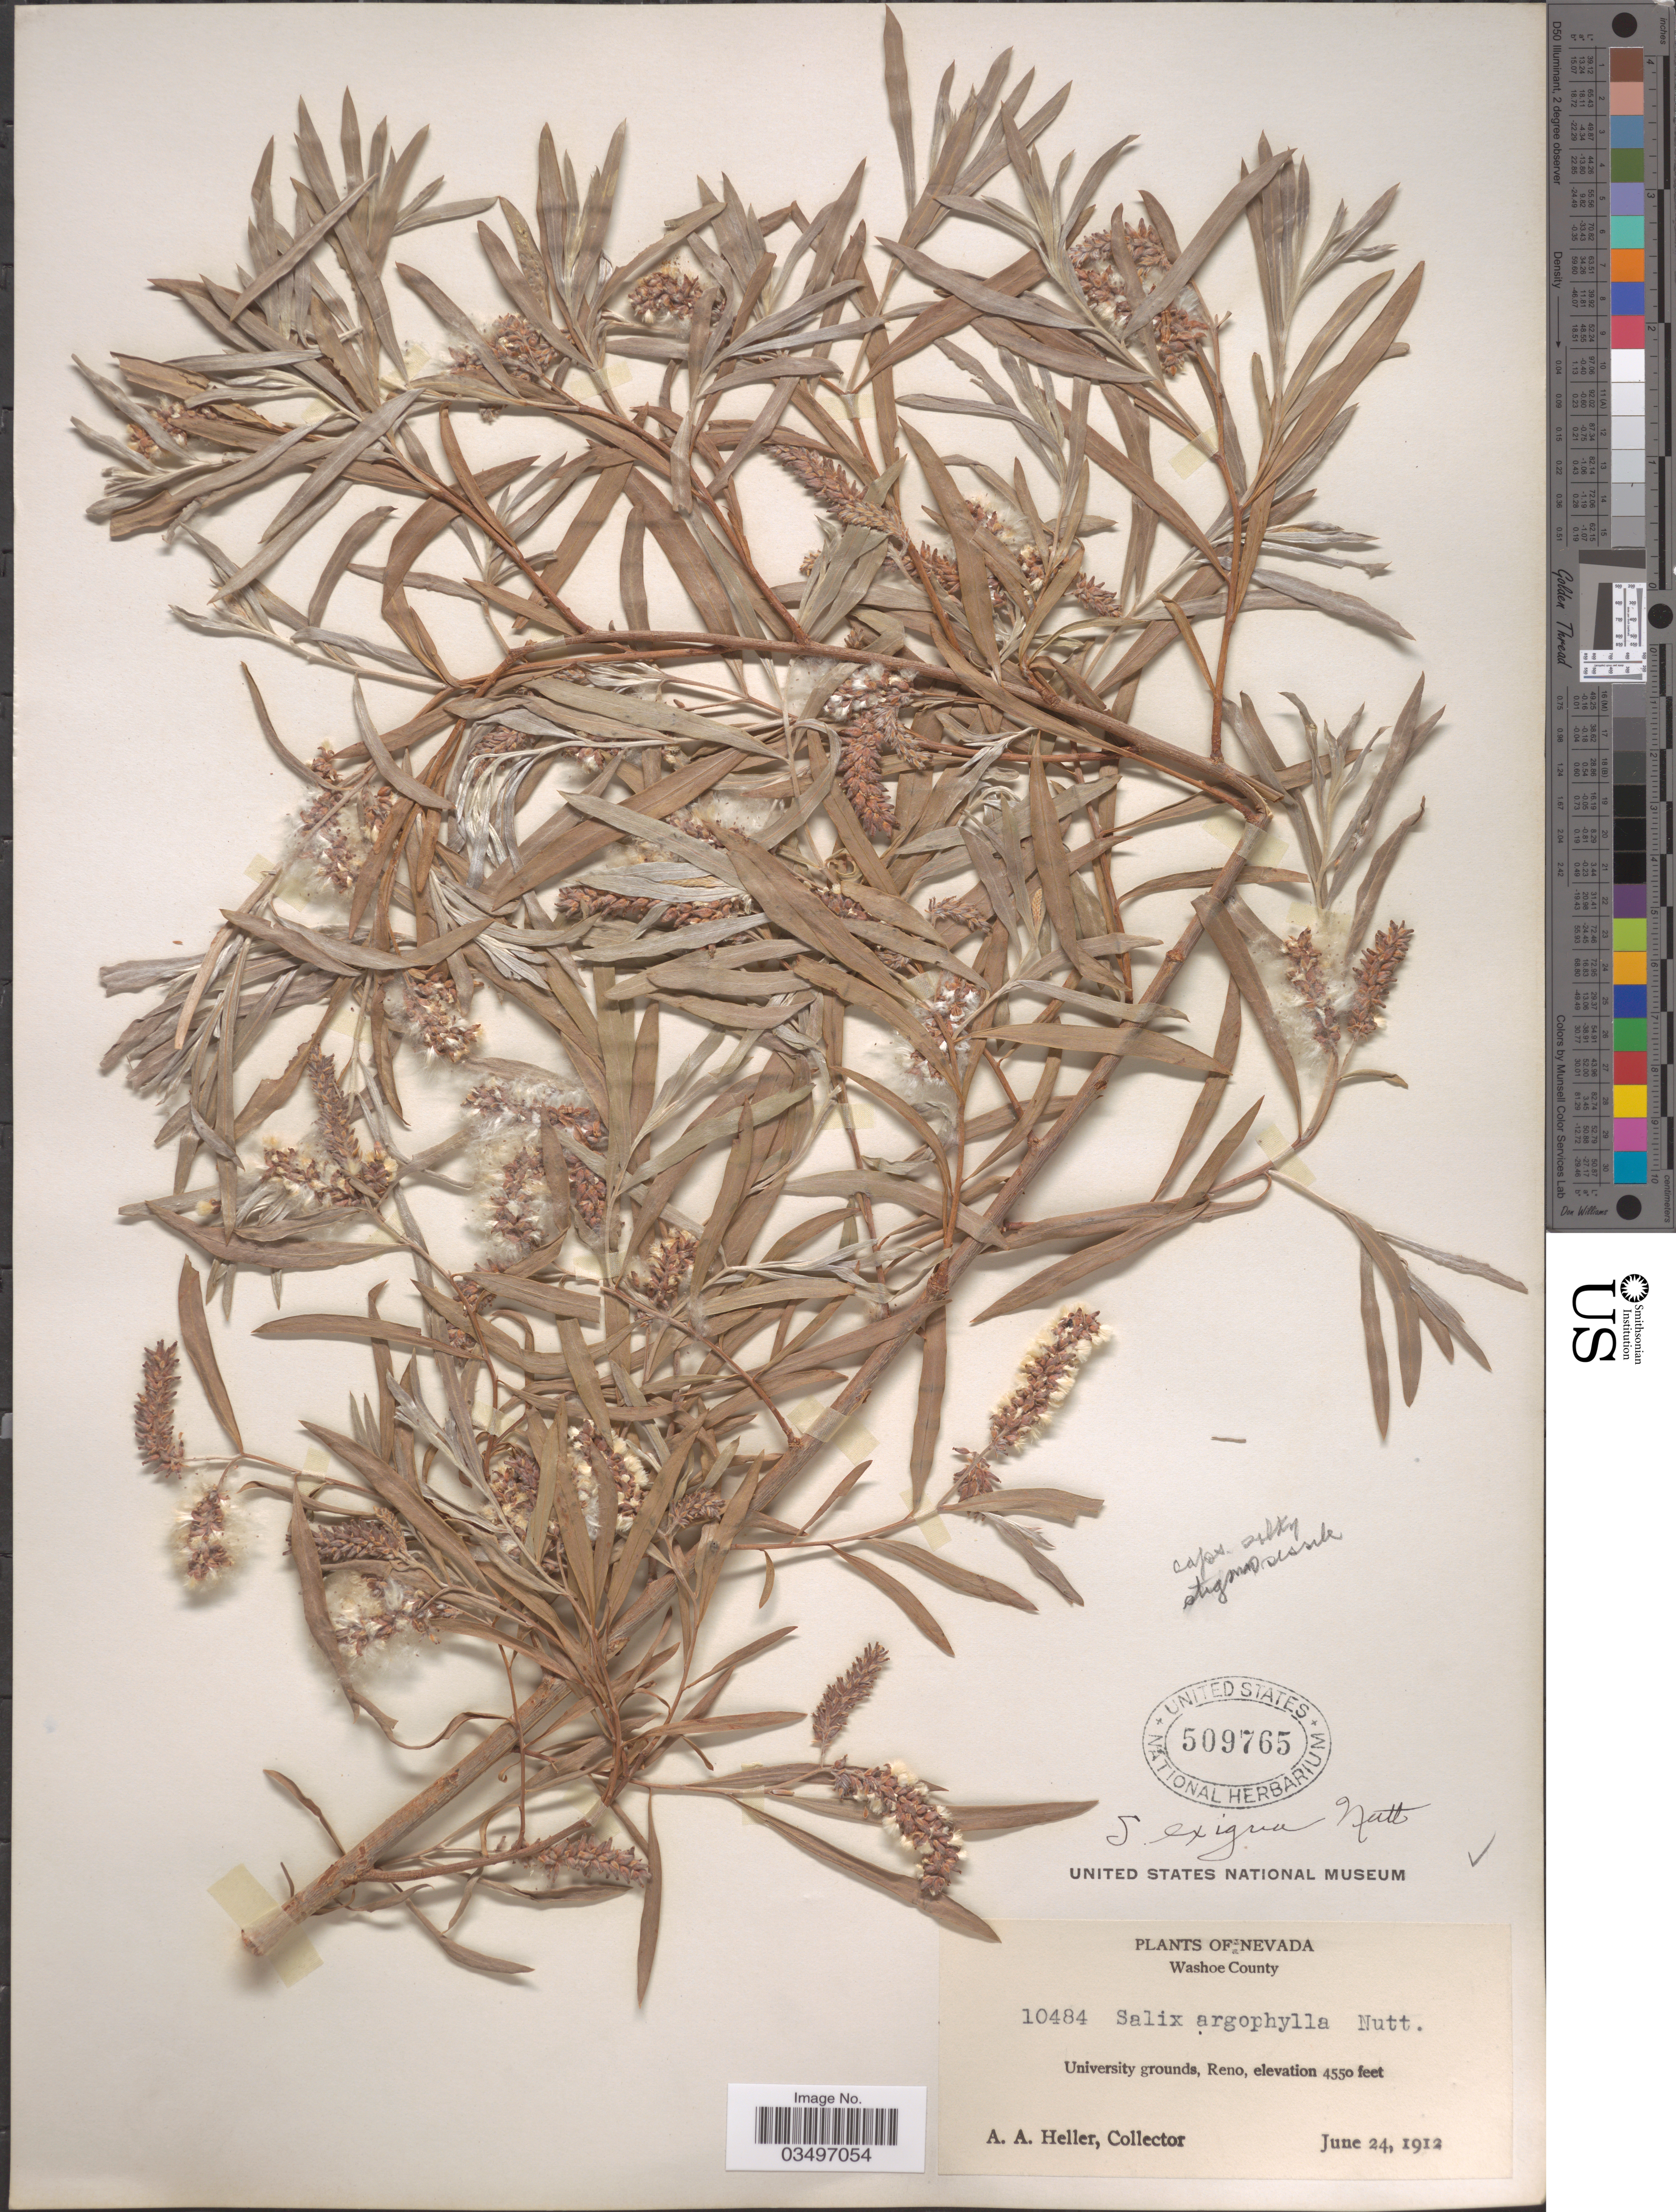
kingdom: Plantae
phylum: Tracheophyta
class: Magnoliopsida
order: Malpighiales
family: Salicaceae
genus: Salix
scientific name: Salix exigua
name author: Nutt.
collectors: A. A. Heller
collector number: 10484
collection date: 1912-06-24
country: United States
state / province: Nevada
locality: Washoe County. University grounds, Reno.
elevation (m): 1387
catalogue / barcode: US 509765